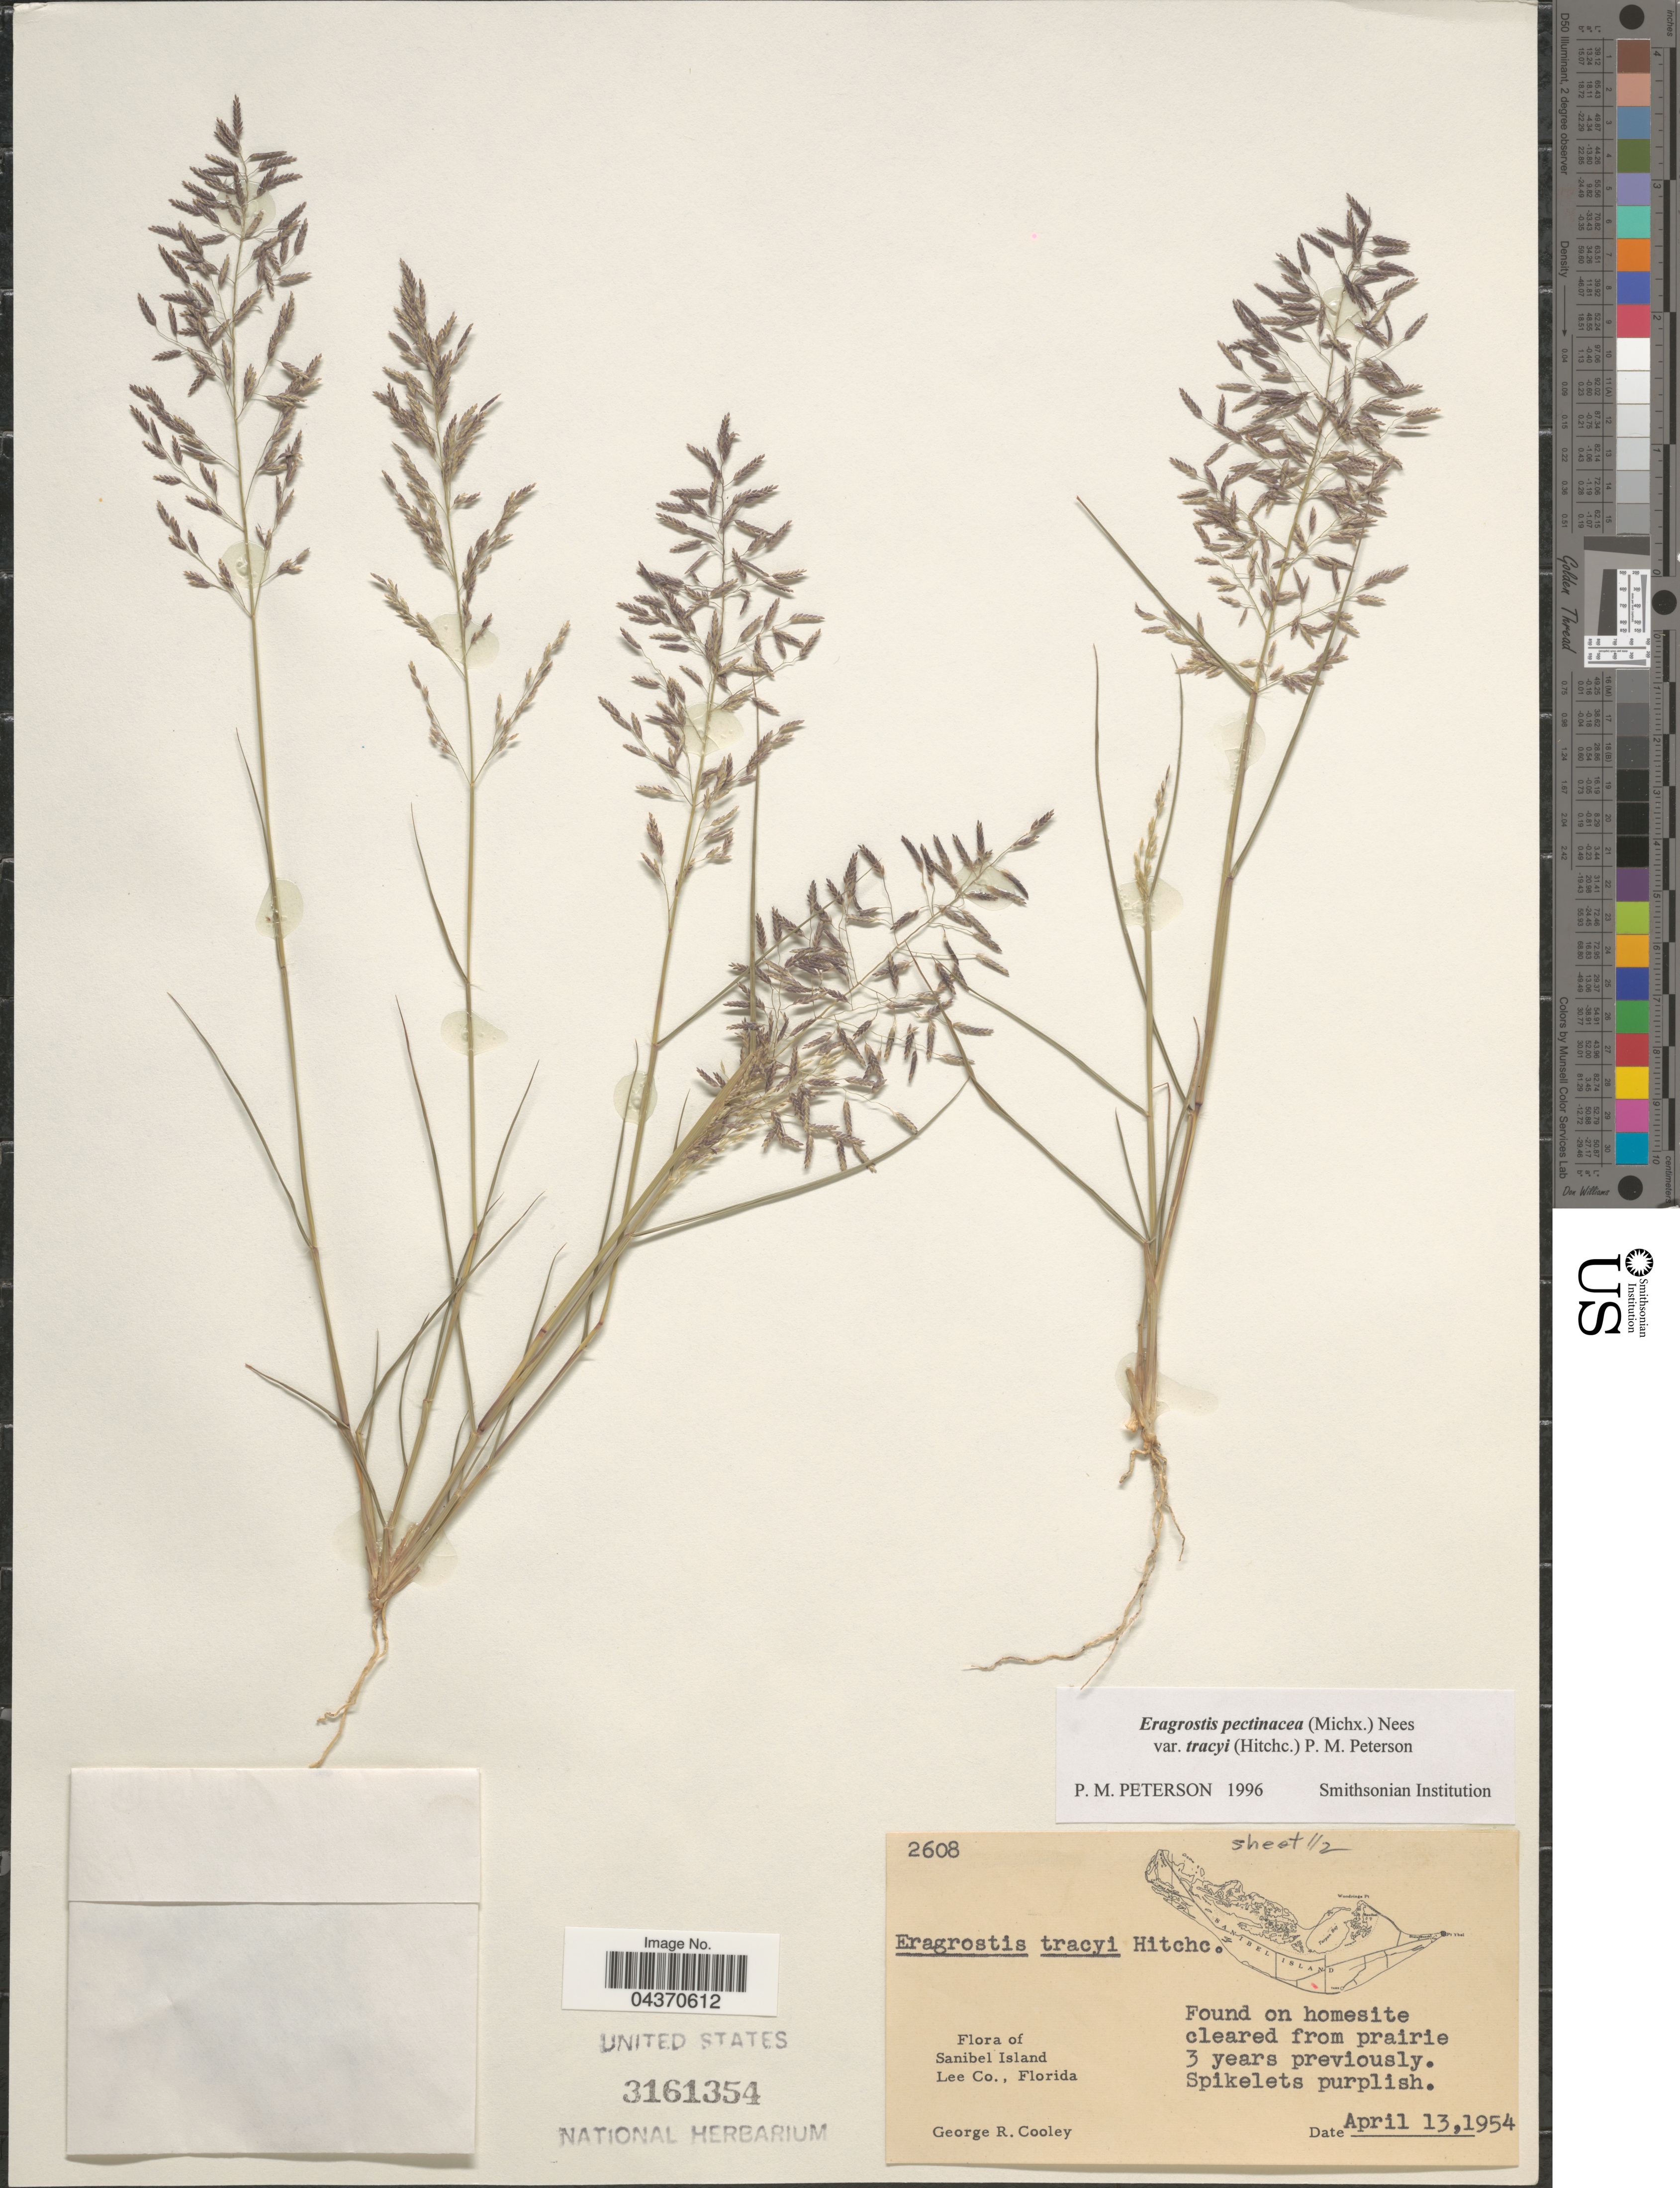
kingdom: Plantae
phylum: Tracheophyta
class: Liliopsida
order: Poales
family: Poaceae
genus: Eragrostis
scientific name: Eragrostis pectinacea var. tracyi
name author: (Hitchc.) P.M. Peterson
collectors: G. R. Cooley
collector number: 2608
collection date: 1954-04-13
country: United States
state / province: Florida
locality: Sanibel Island. Lee Co.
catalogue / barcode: US 3161354